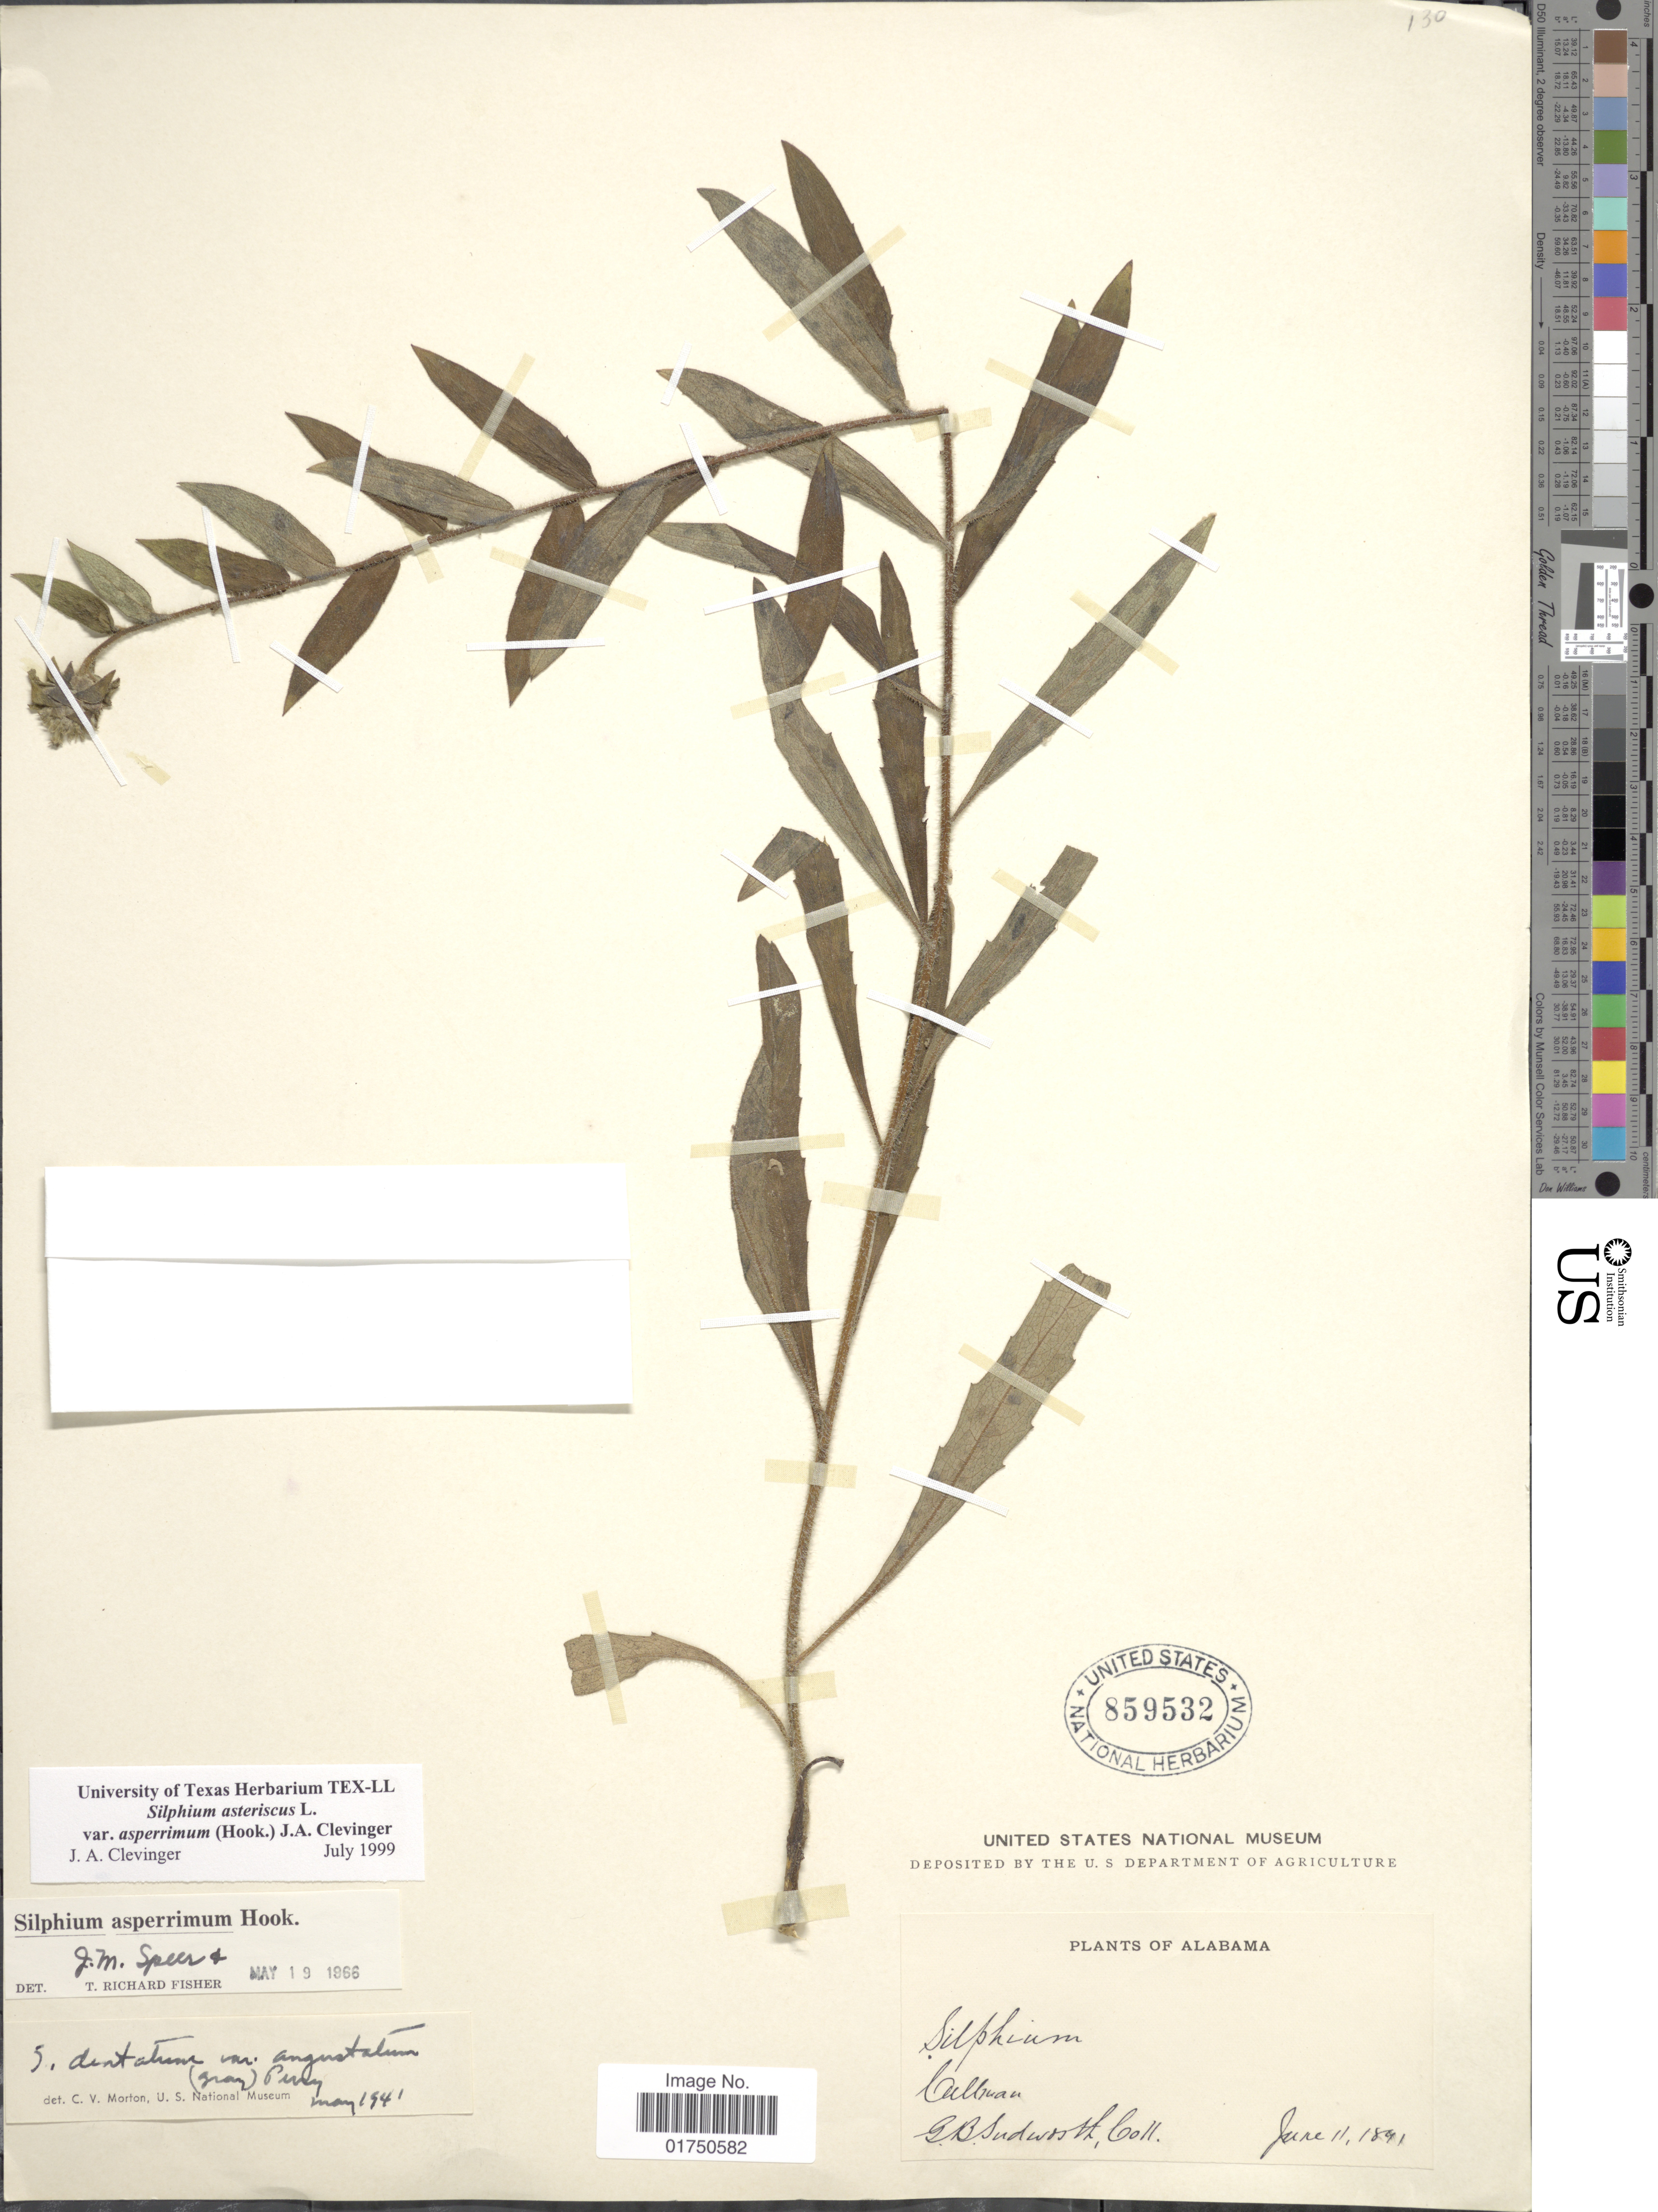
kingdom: Plantae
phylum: Tracheophyta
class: Magnoliopsida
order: Asterales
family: Asteraceae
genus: Silphium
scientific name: Silphium asteriscus var. asperrimum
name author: (Hook.) Clevinger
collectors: G. B. Sudworth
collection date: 1891-06-11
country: United States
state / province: Alabama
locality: Cullman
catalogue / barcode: US 859532